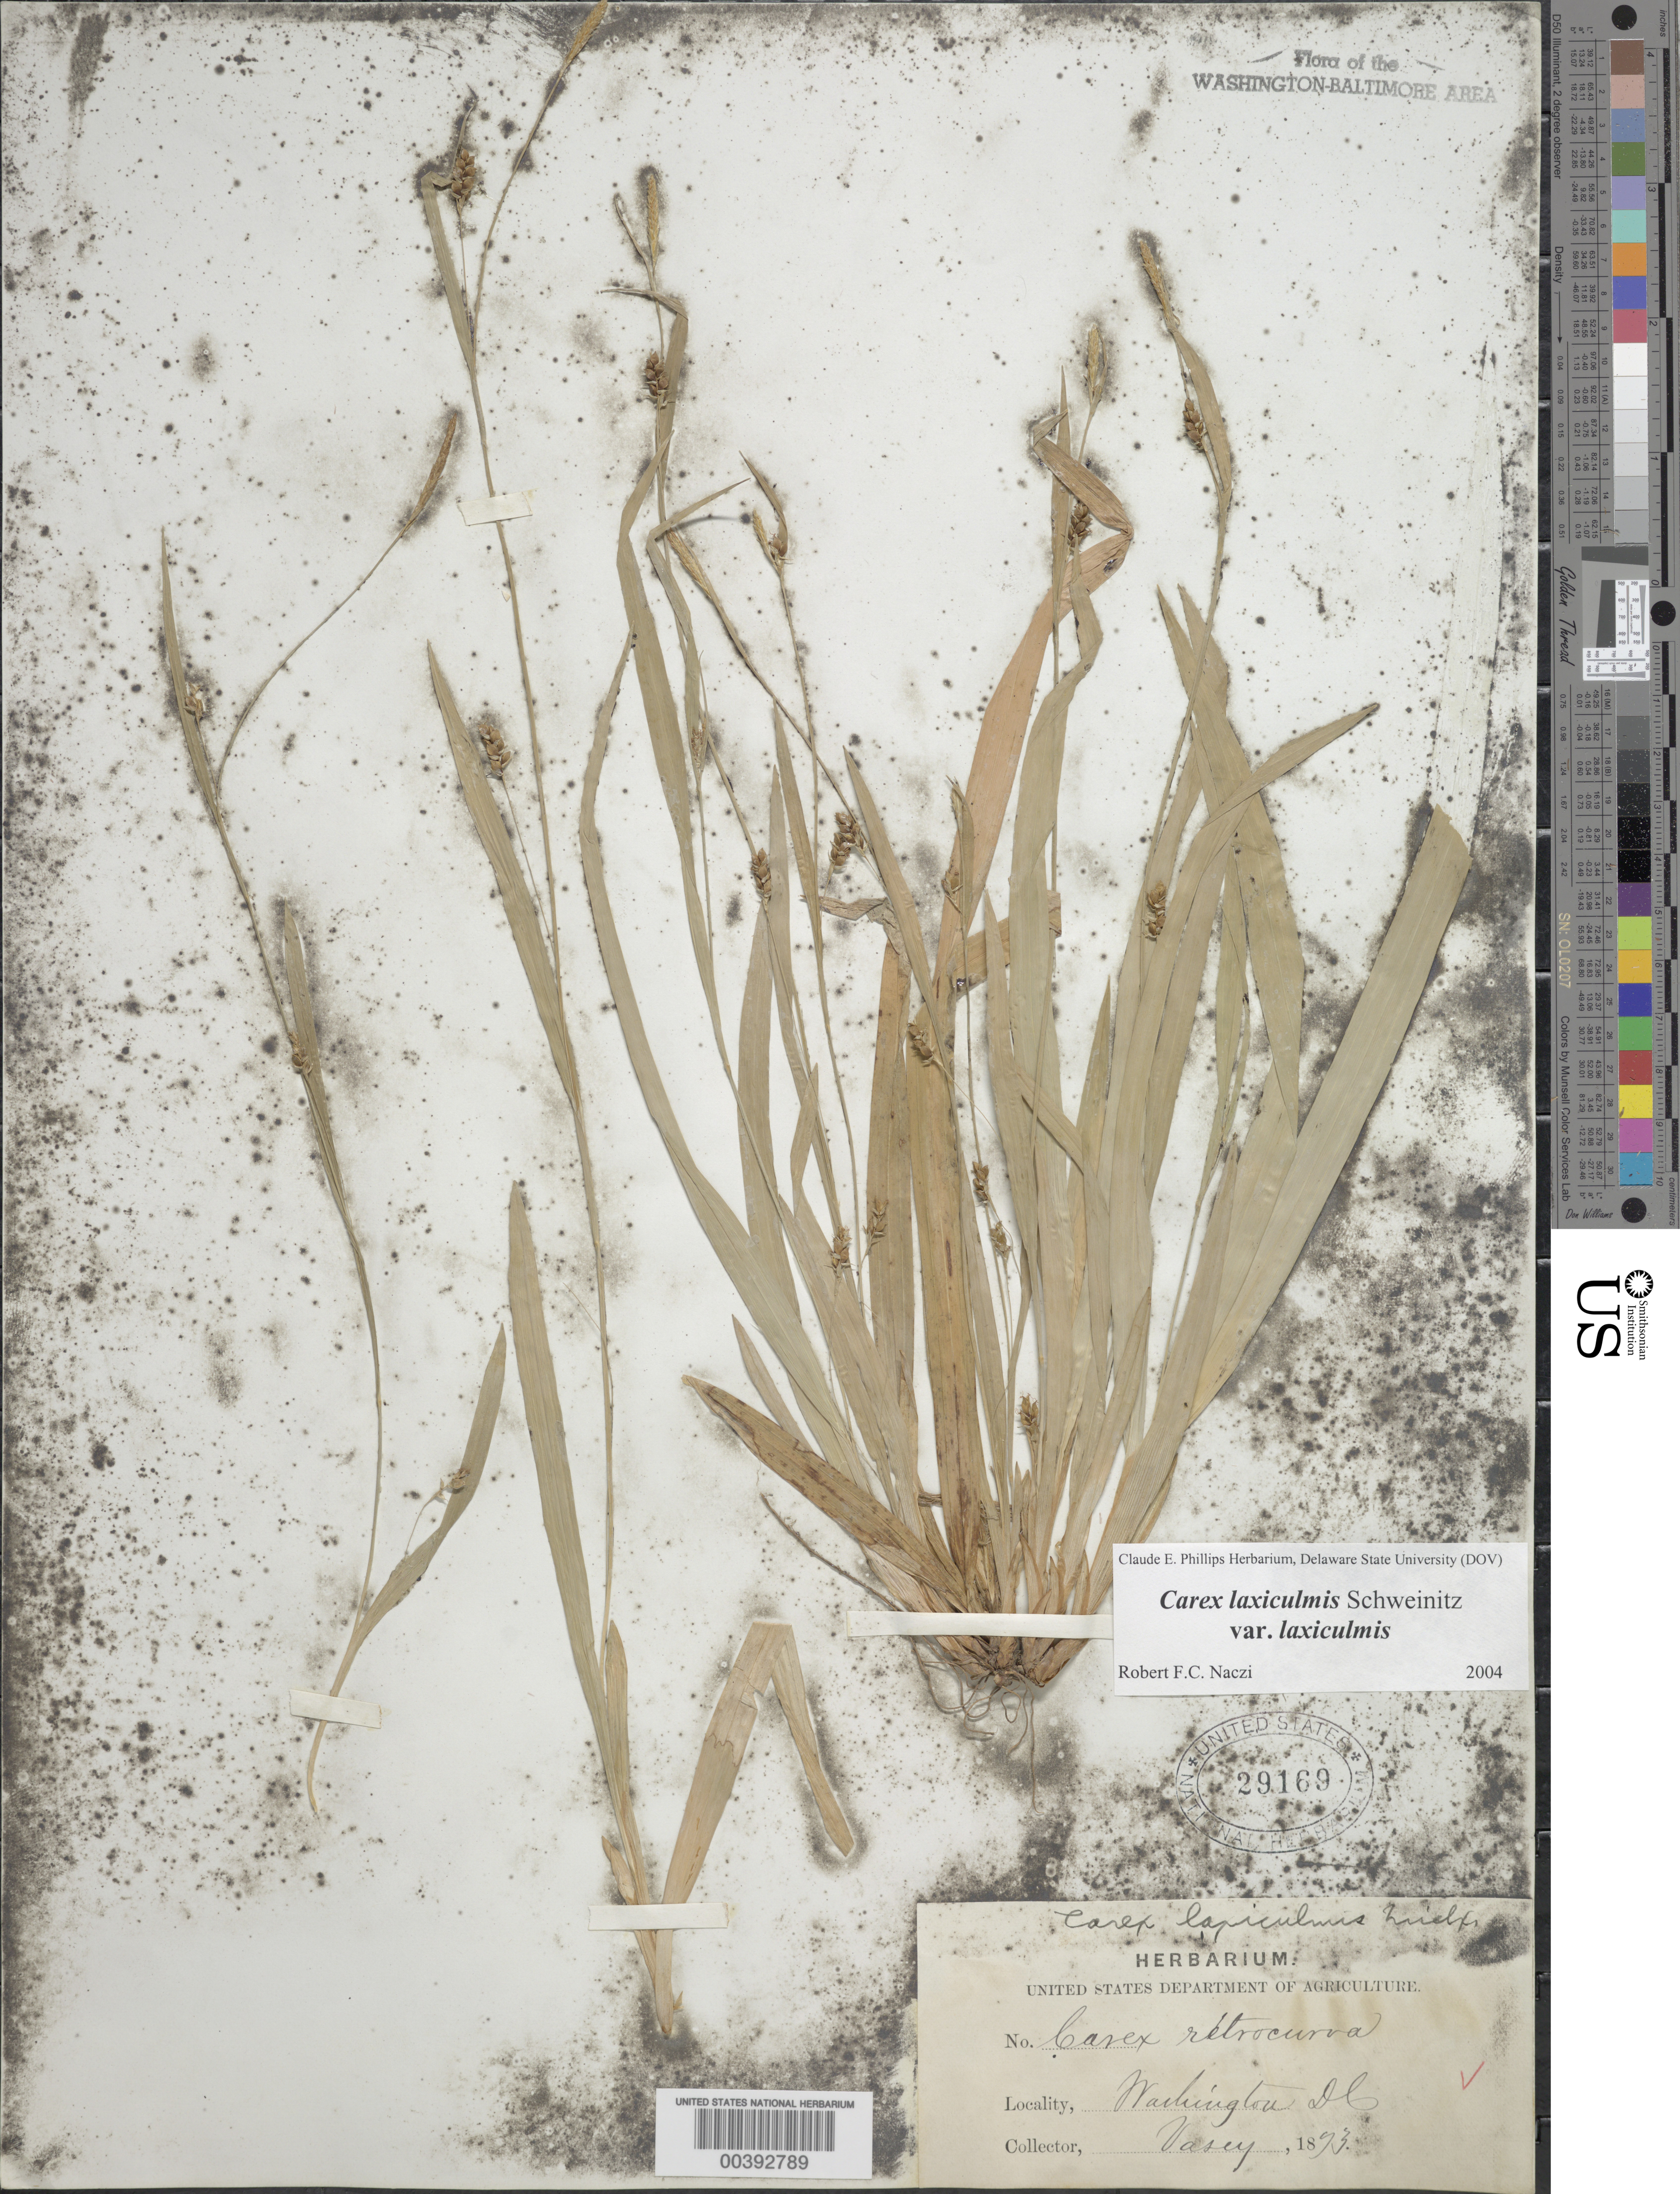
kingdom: Plantae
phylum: Tracheophyta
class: Liliopsida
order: Poales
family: Cyperaceae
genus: Carex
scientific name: Carex laxiculmis var. copulata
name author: (L.H. Bailey) Fernald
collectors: G. Vasey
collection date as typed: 1873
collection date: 1873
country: United States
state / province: District of Columbia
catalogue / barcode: US 29169